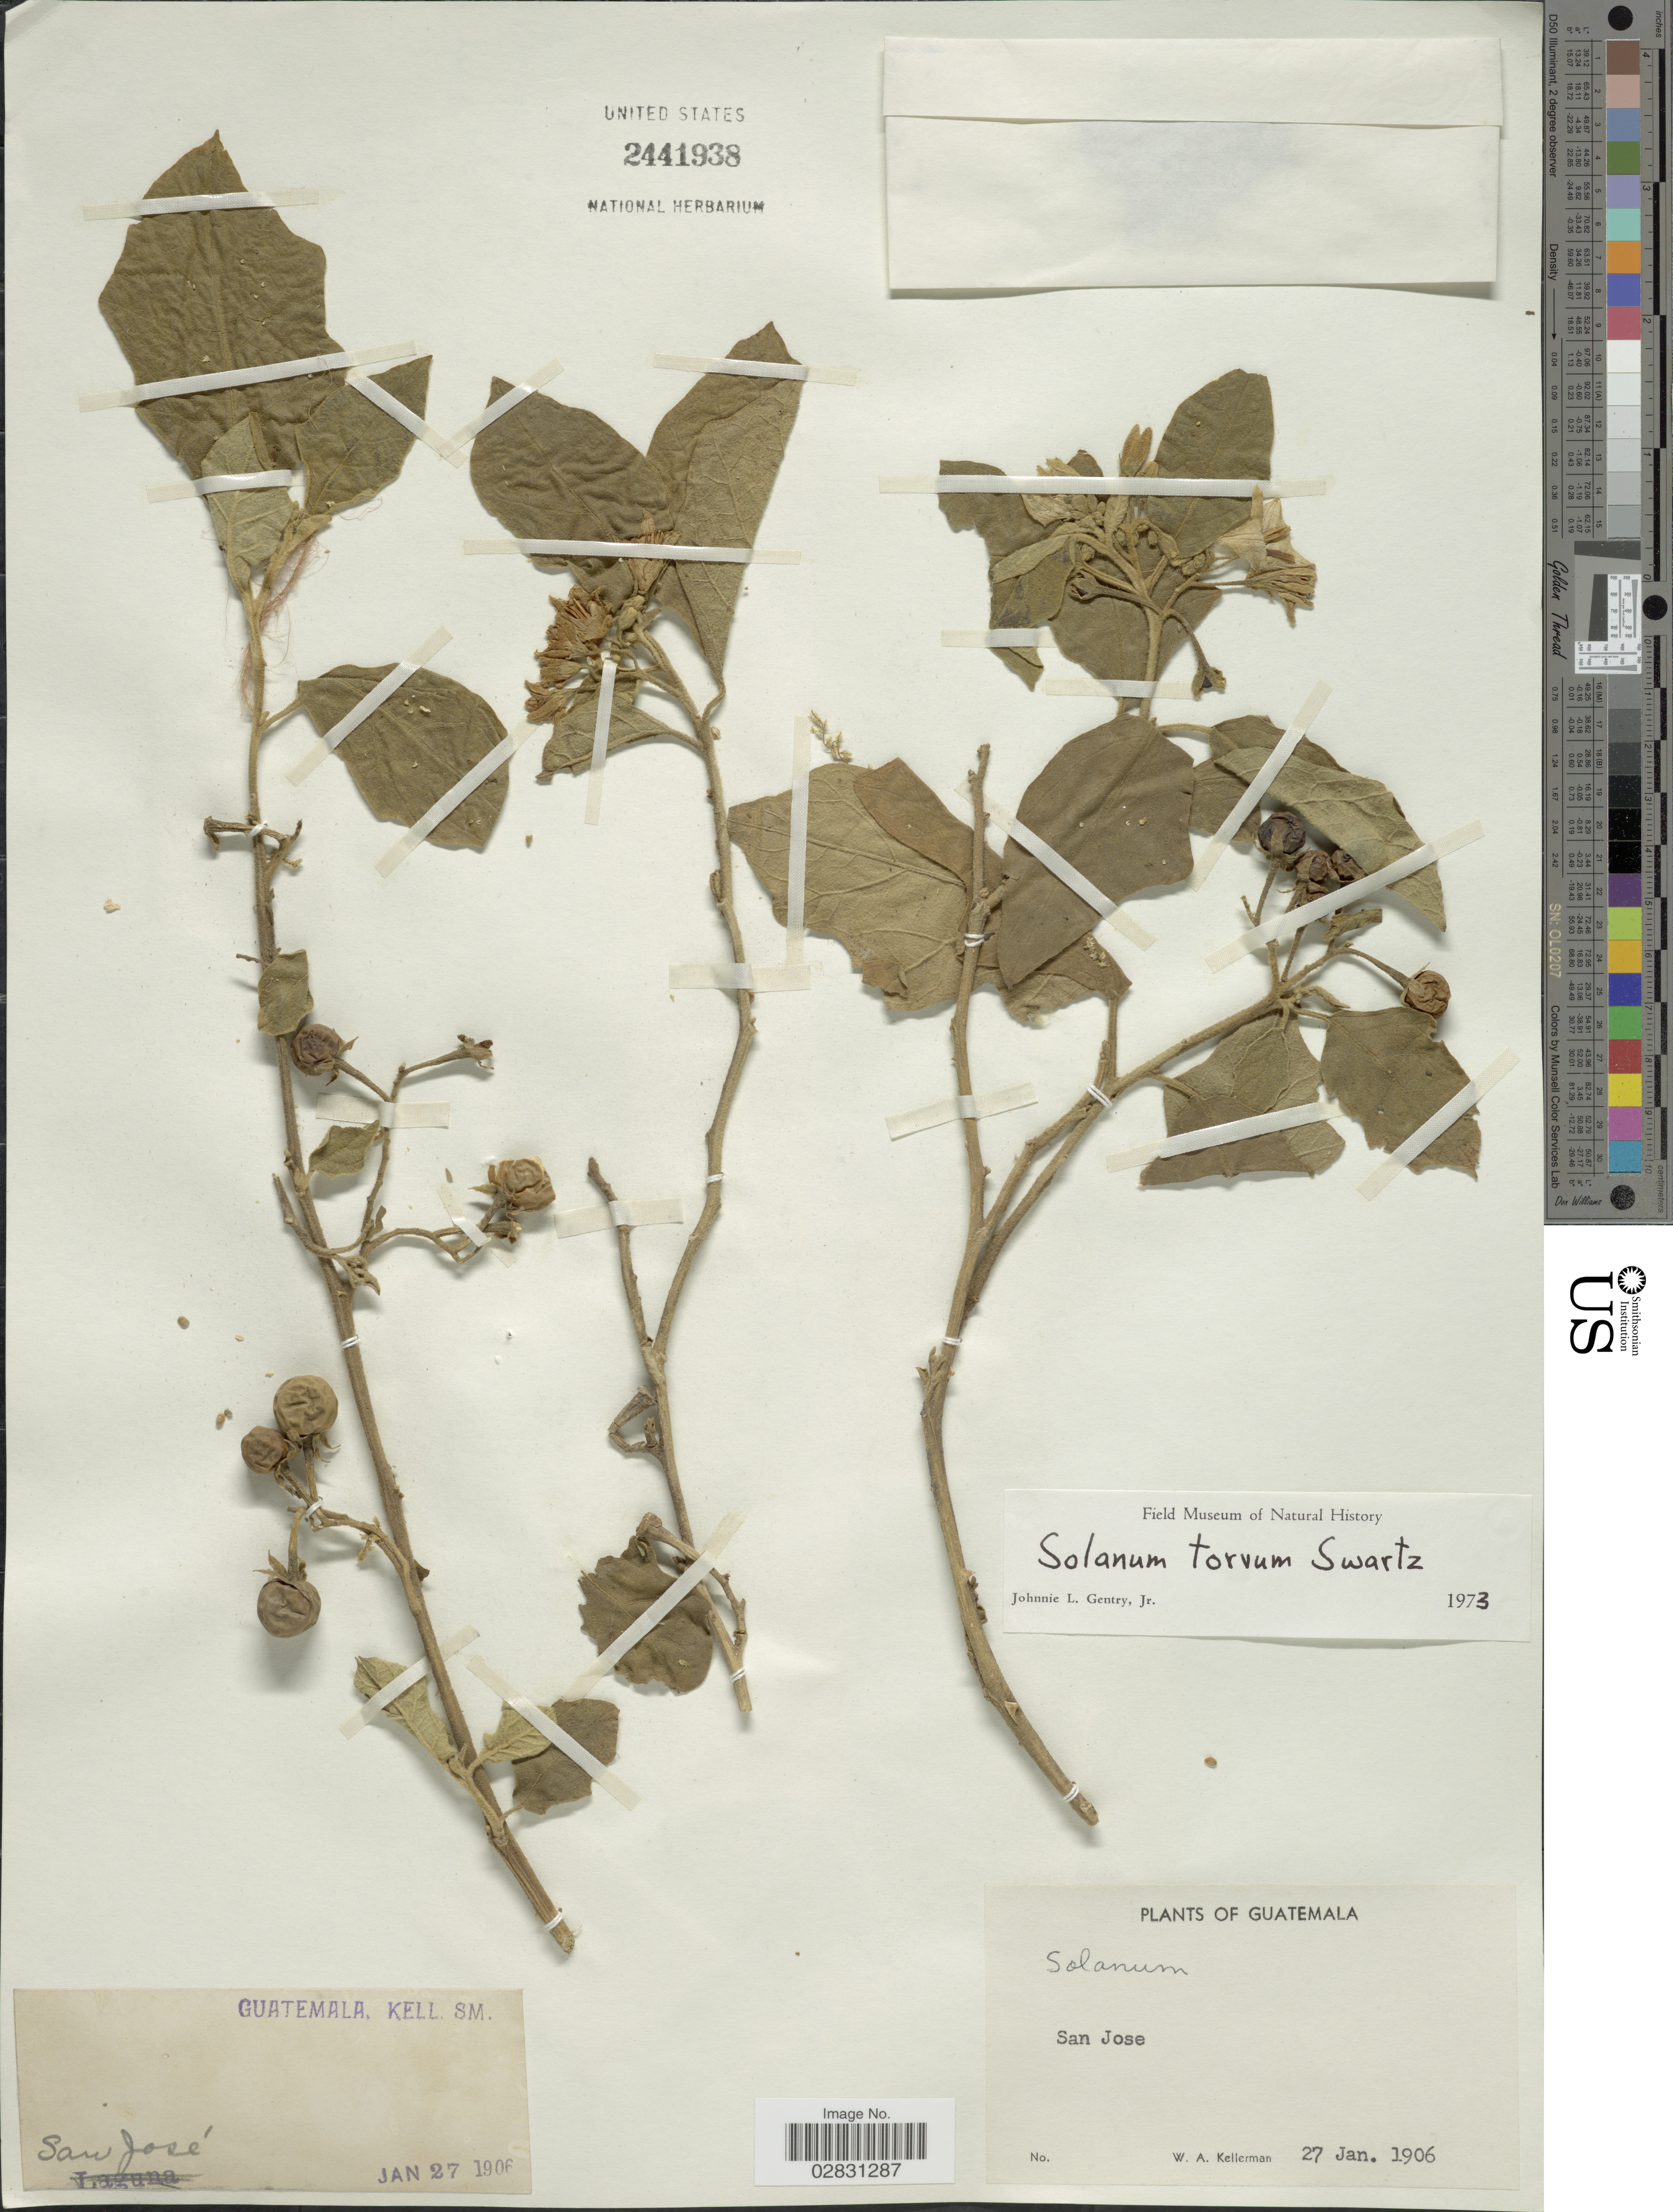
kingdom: Plantae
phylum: Tracheophyta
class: Magnoliopsida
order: Solanales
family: Solanaceae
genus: Solanum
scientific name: Solanum torvum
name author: Sw.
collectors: W. Kellerman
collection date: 1906-01-27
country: Guatemala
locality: San José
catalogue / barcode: US 2441938